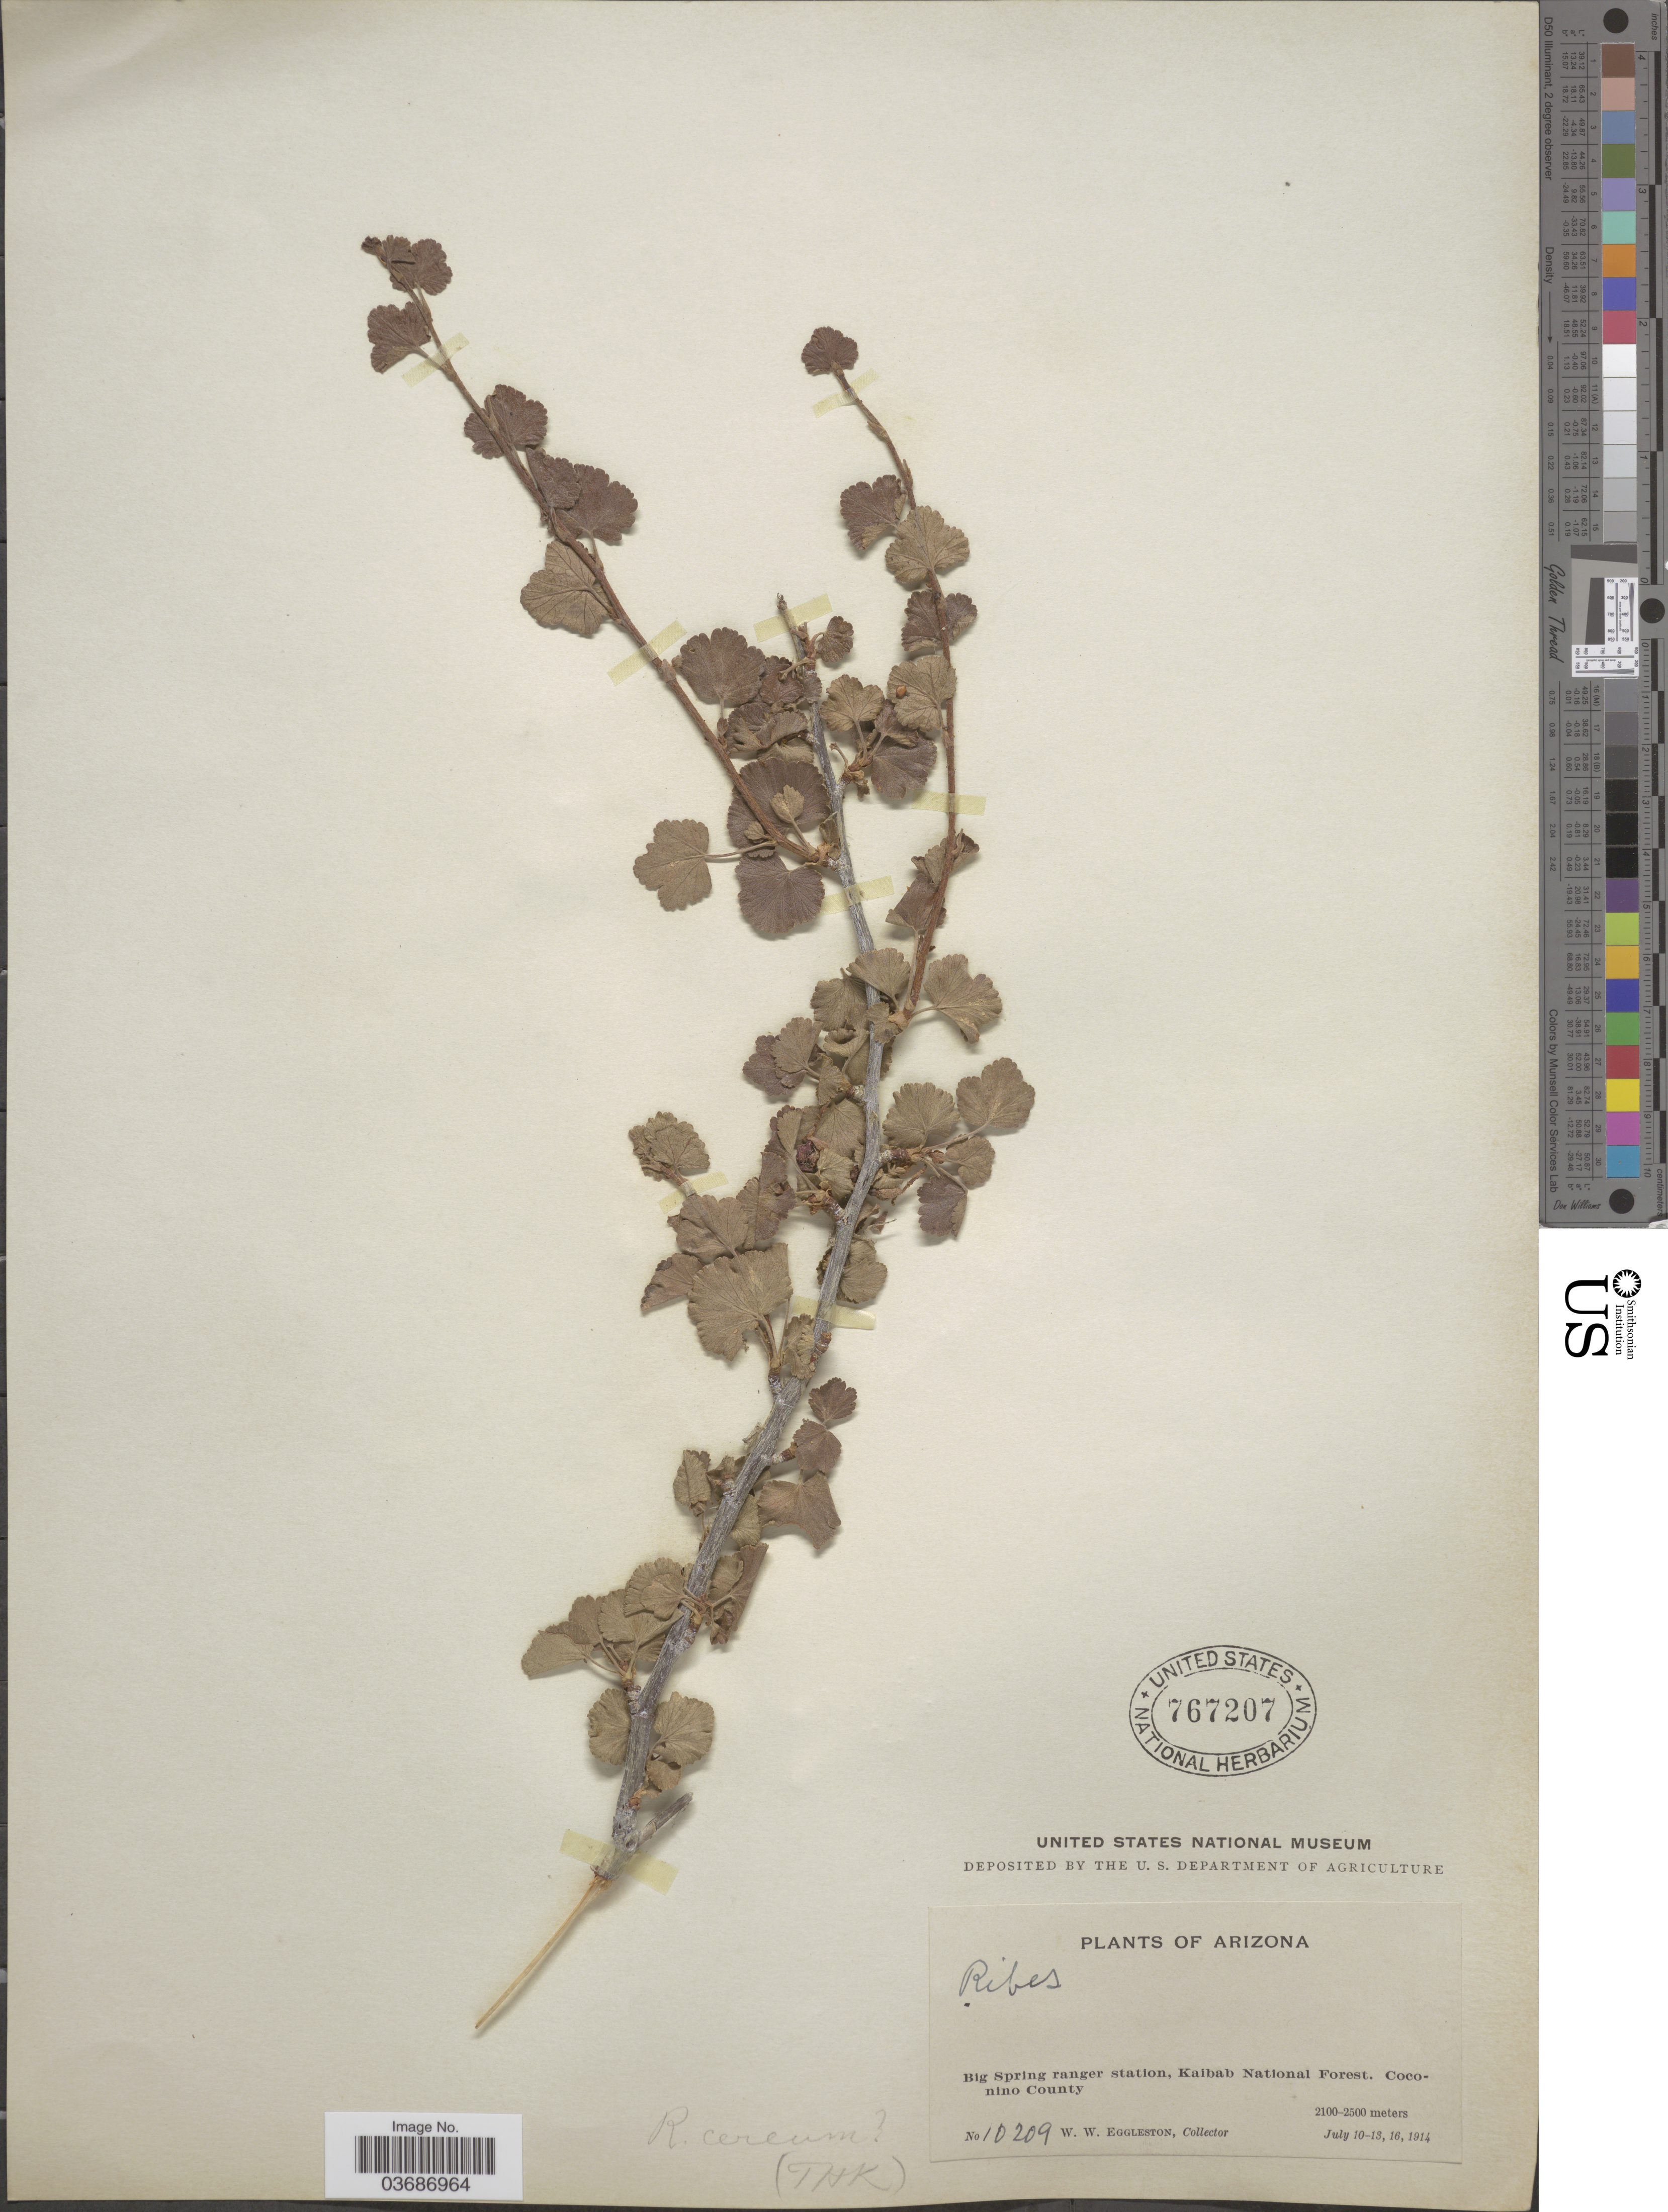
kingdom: Plantae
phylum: Tracheophyta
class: Magnoliopsida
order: Saxifragales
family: Grossulariaceae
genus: Ribes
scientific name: Ribes cereum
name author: Douglas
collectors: W. W. Eggleston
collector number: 10209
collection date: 1914-07-10/1914-07-16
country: United States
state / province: Arizona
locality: Big Spring ranger station, Kaibab National Forest. Coconino County.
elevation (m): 2100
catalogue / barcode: US 767207